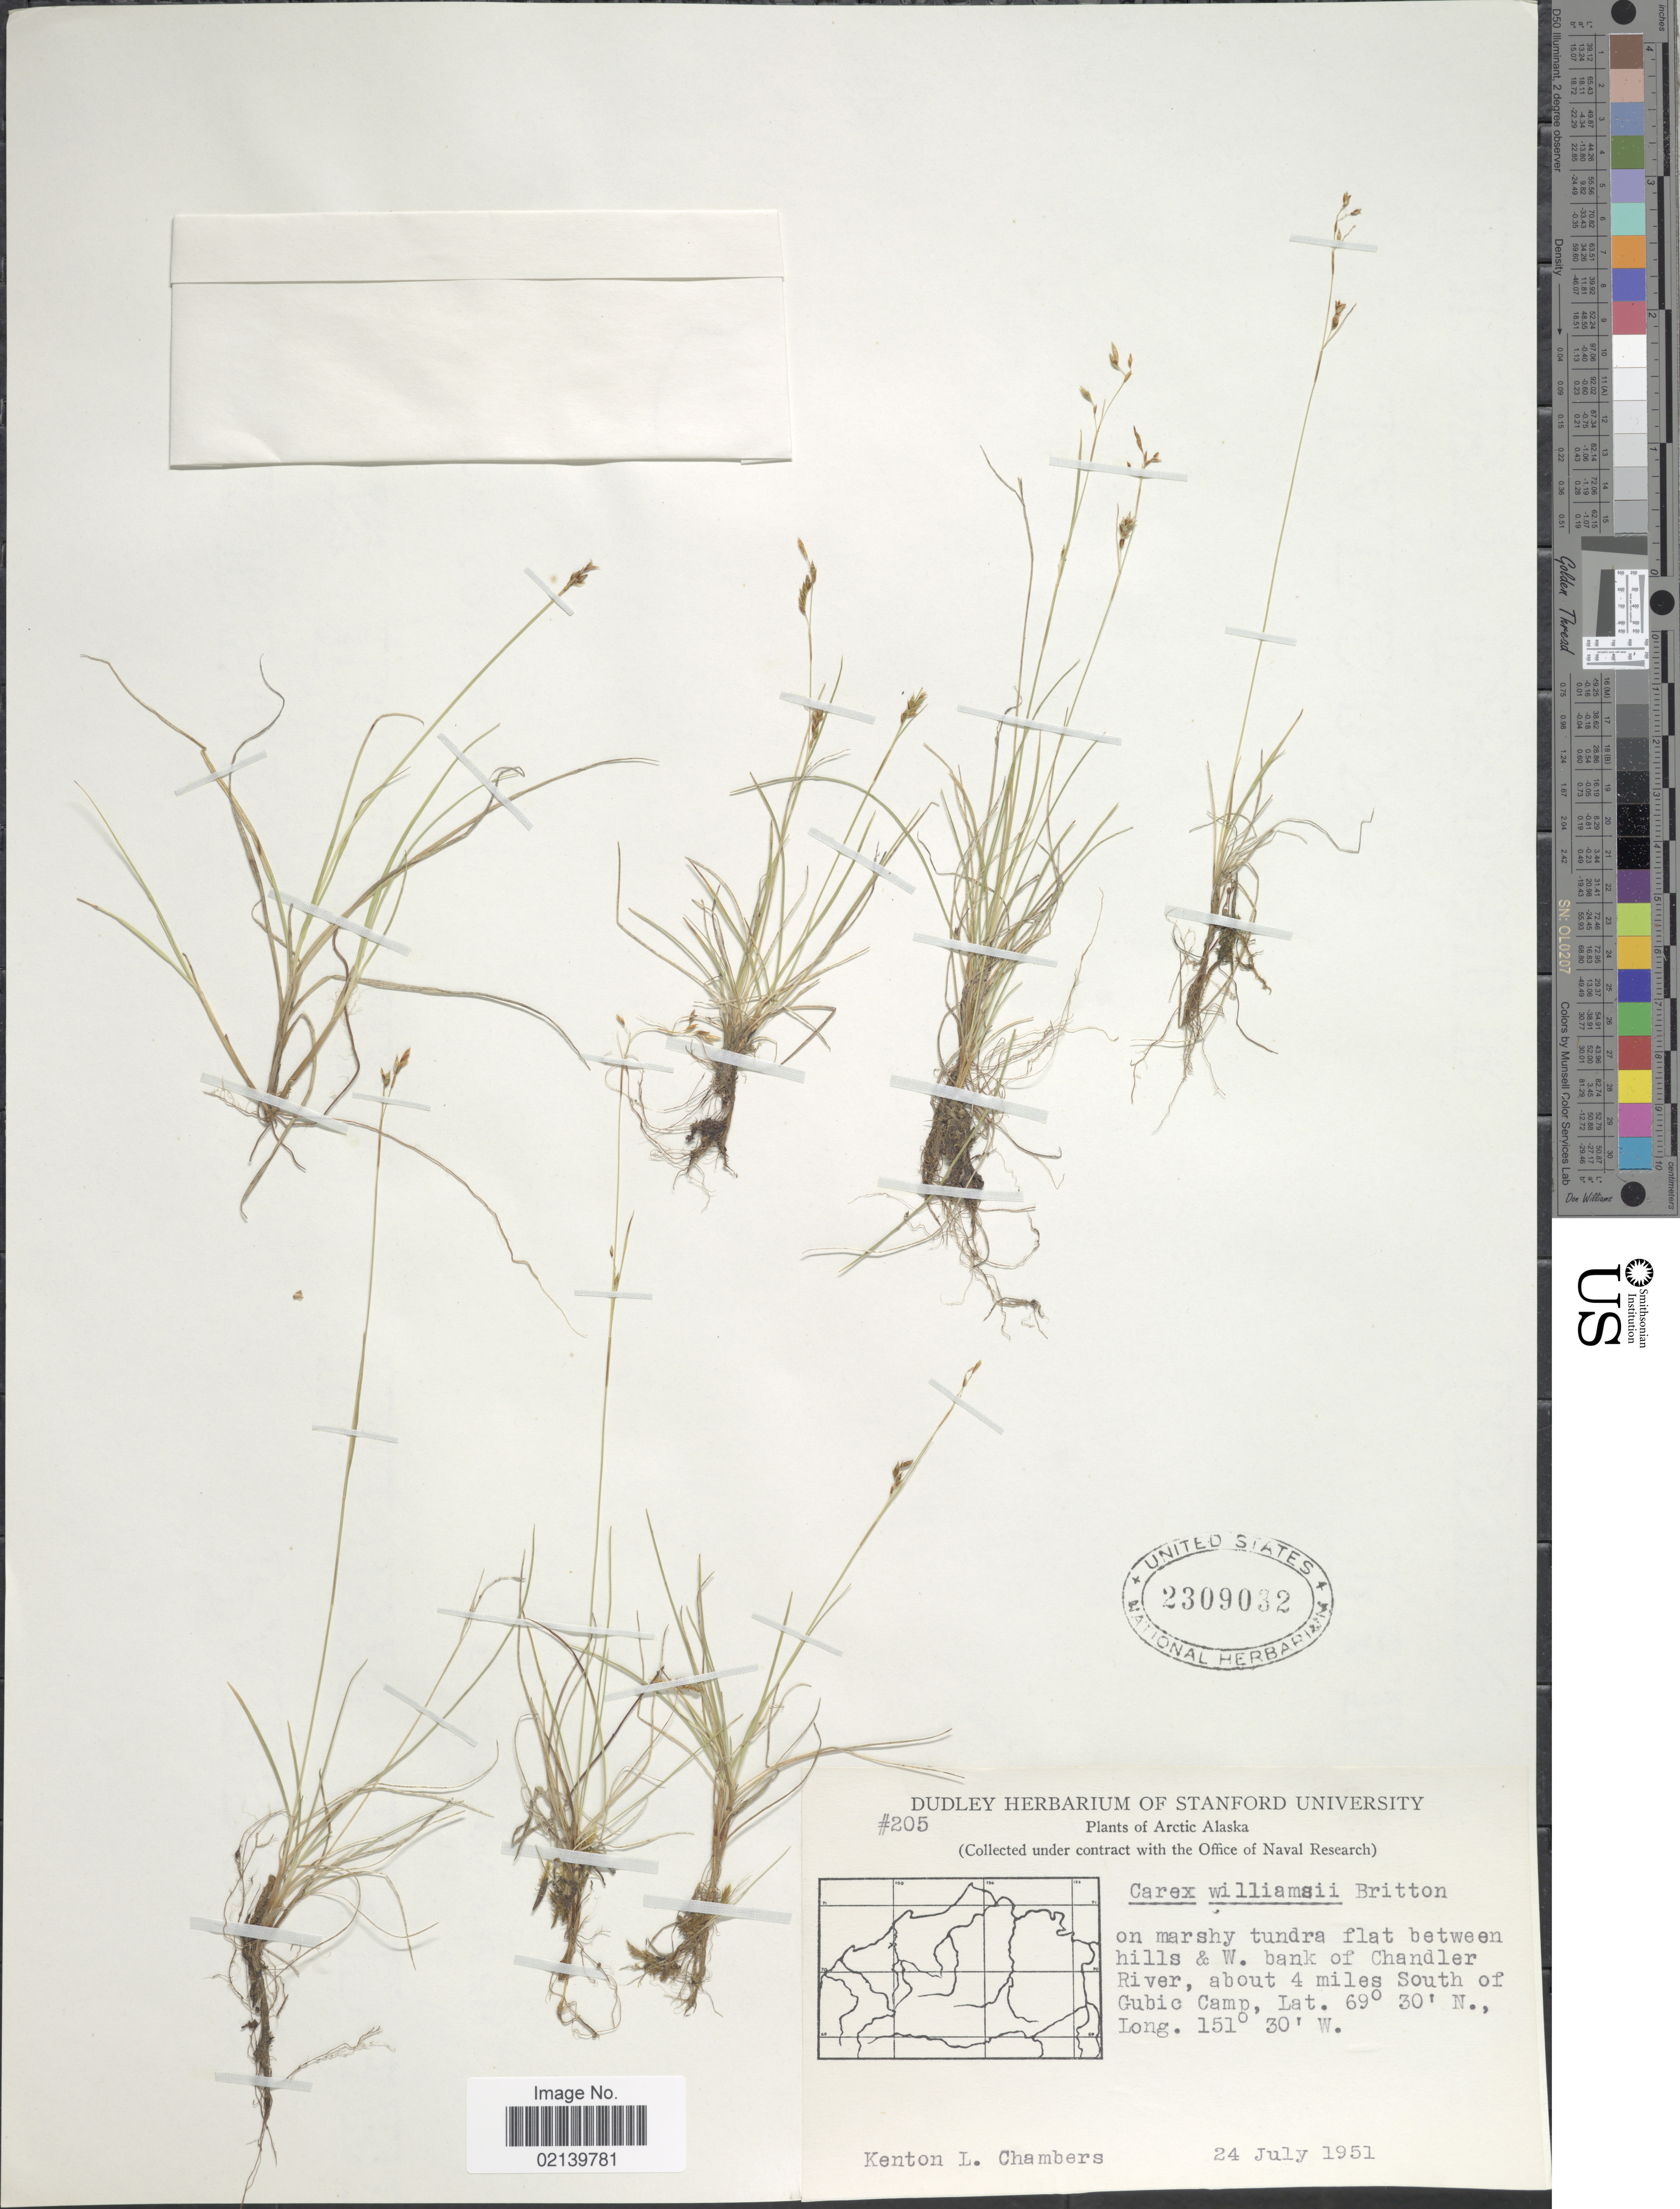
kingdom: Plantae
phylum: Tracheophyta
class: Liliopsida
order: Poales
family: Cyperaceae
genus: Carex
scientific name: Carex williamsii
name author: Britton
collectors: K. L. Chambers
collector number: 205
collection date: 1951-07-24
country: United States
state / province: Alaska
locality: Arctic Alaska, on marshy tundra flat between hills & W. bank of Chandler River, about 4 miles South of Gubic Camp.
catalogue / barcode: US 2309032